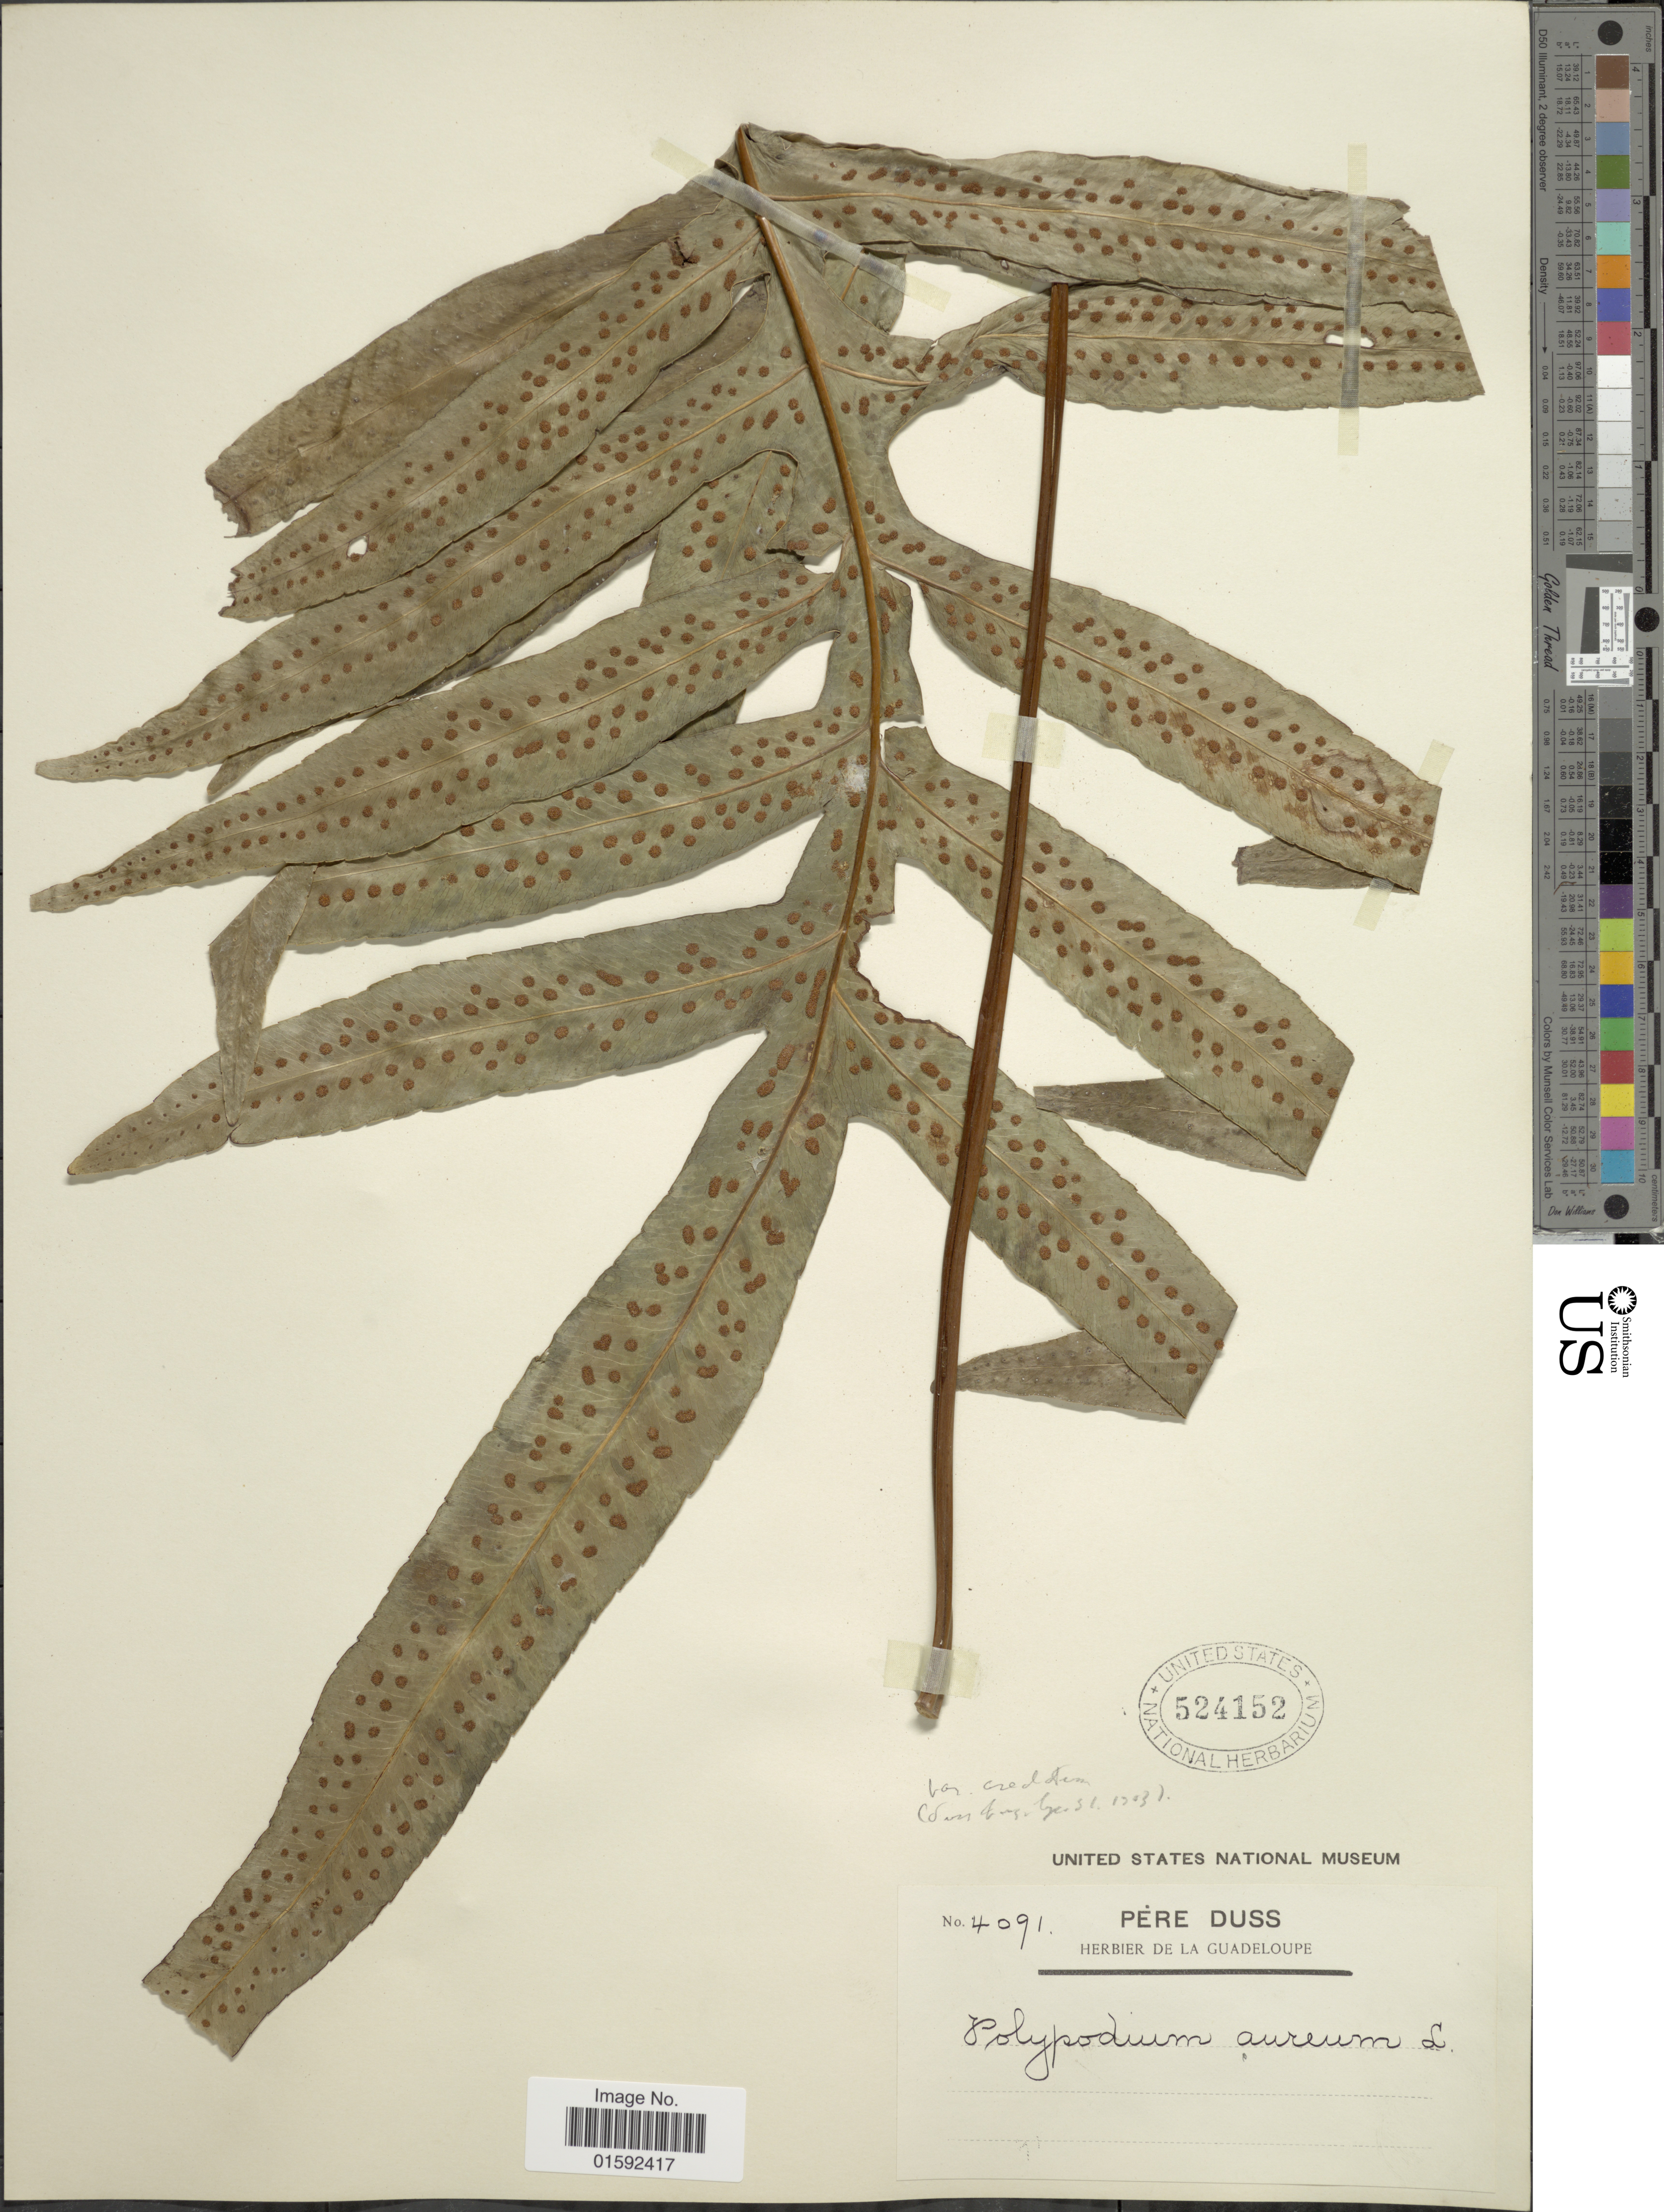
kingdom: Plantae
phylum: Tracheophyta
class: Polypodiopsida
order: Polypodiales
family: Polypodiaceae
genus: Phlebodium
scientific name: Phlebodium aureum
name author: (L.) J. Sm.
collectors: Père Duss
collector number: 4091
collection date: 1903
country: Guadeloupe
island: Leeward Is.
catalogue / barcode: US 524152